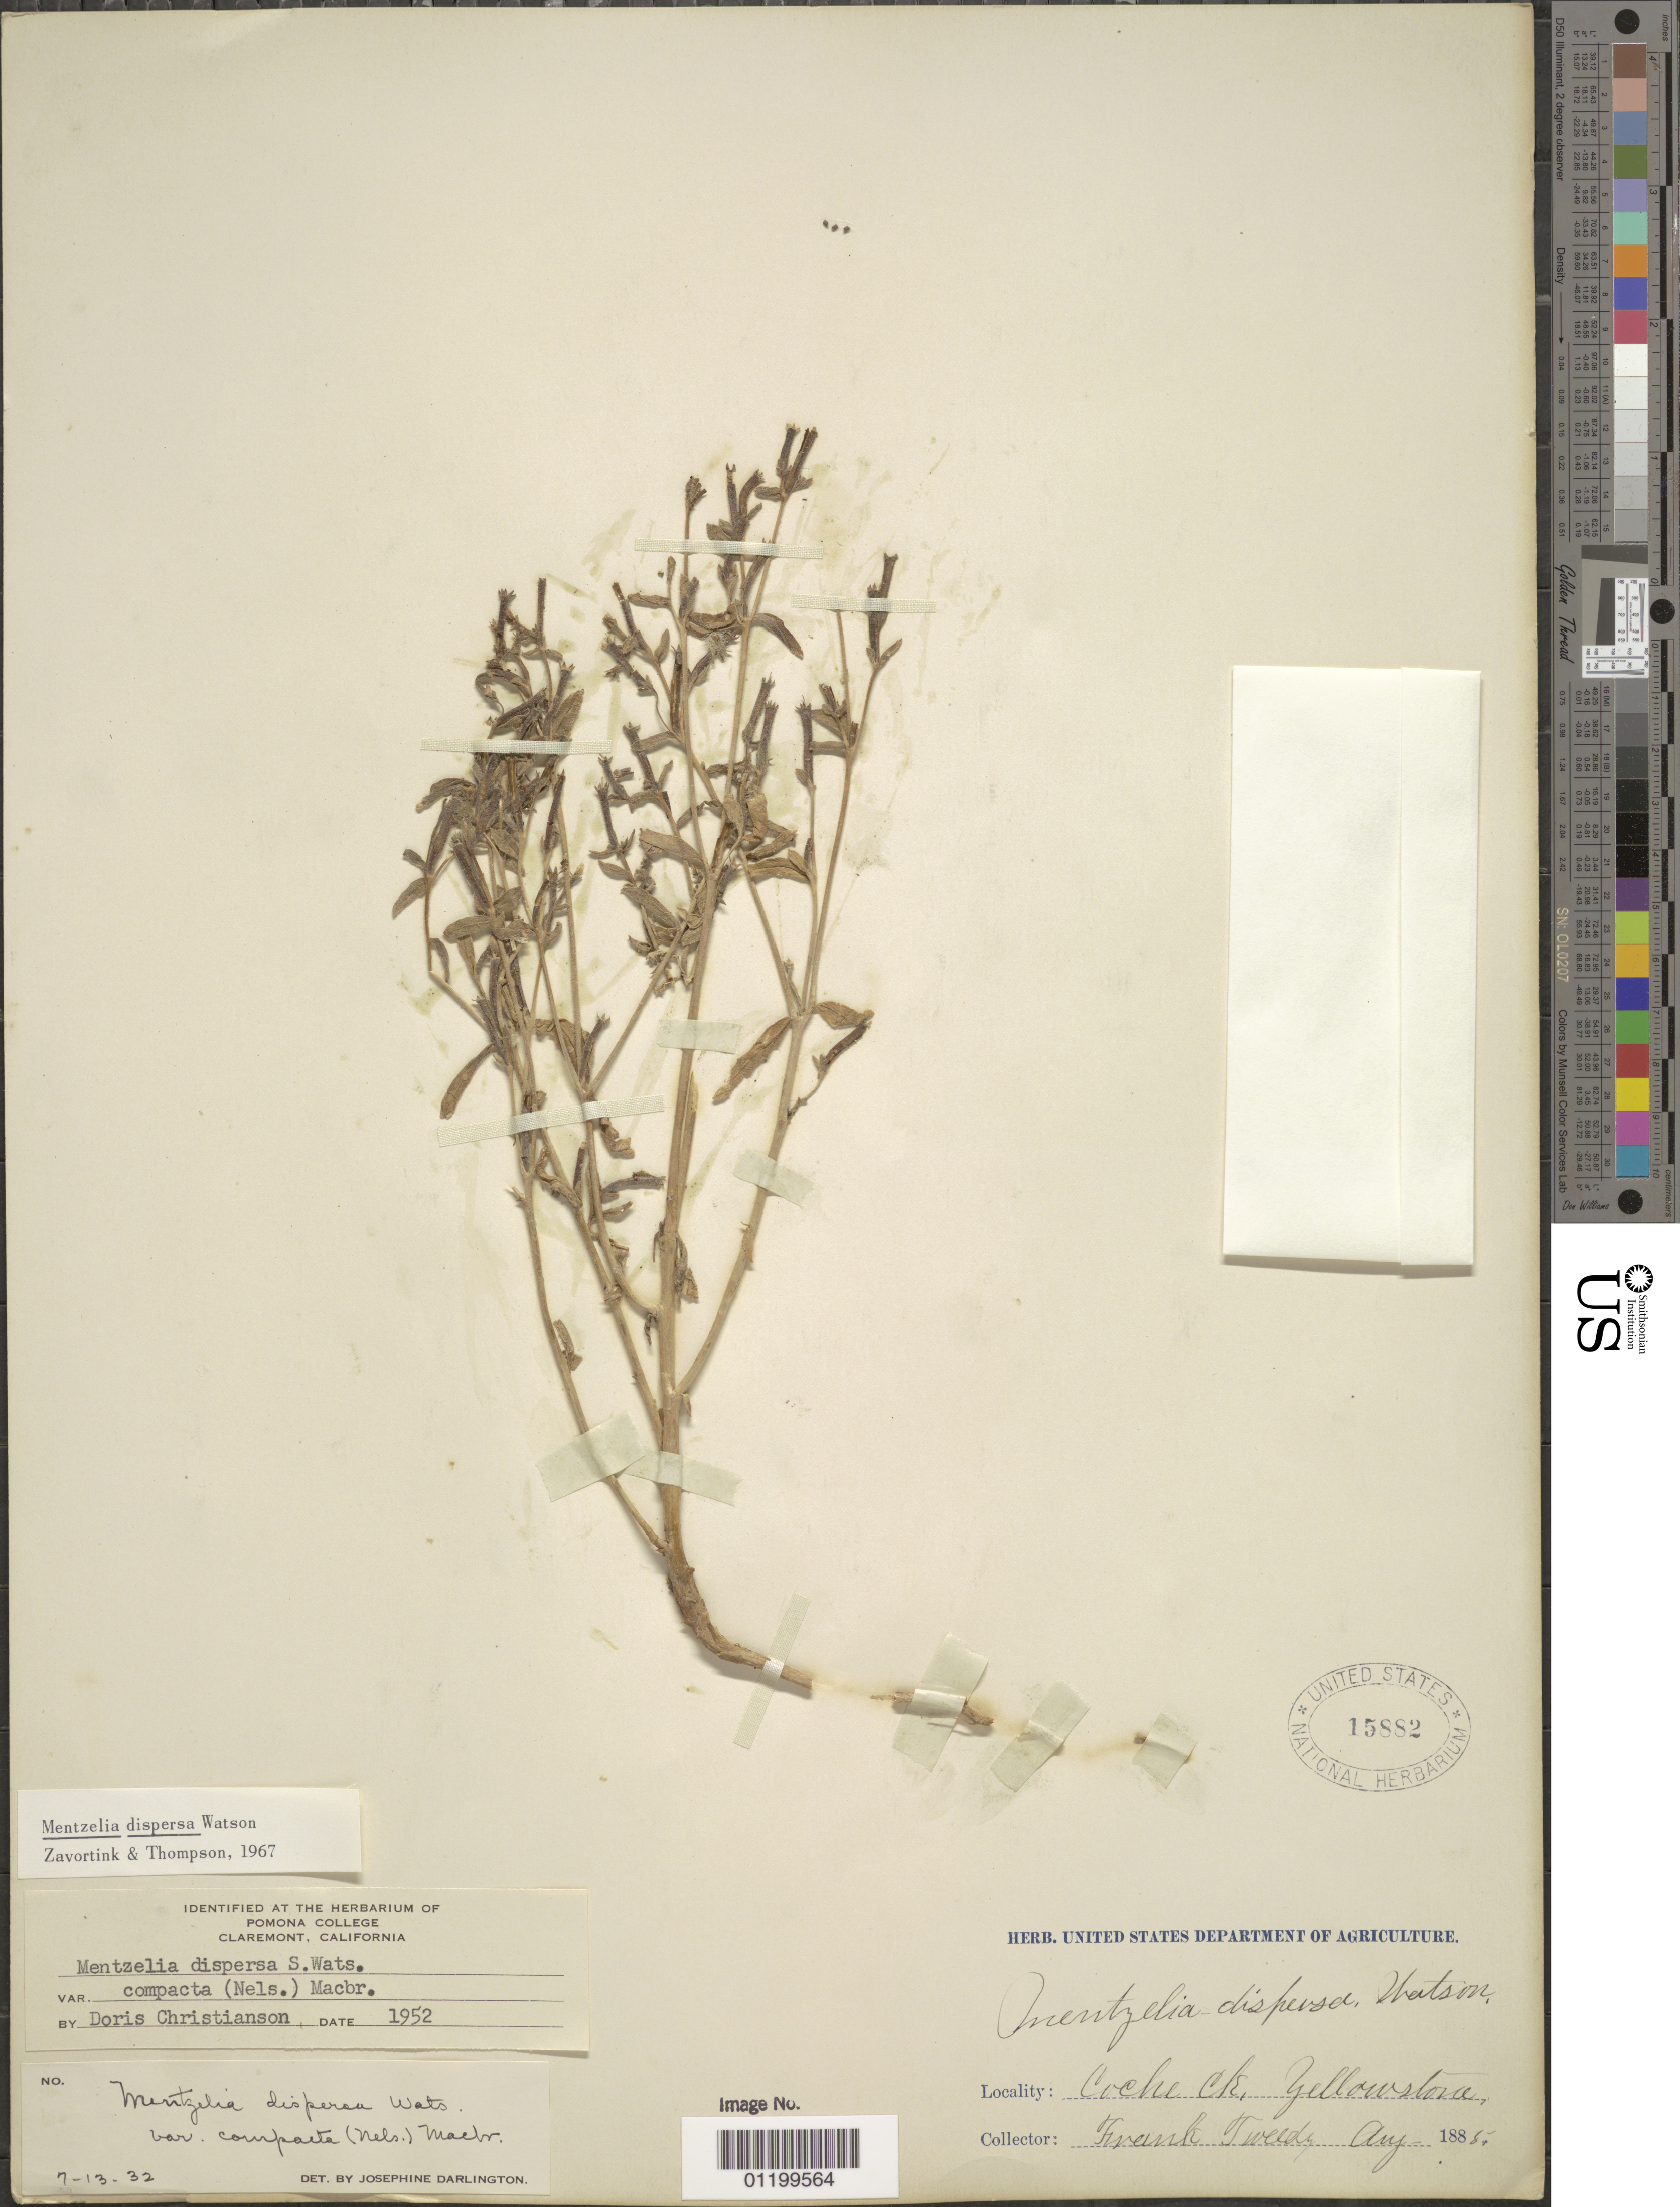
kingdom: Plantae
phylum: Tracheophyta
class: Magnoliopsida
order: Cornales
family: Loasaceae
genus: Mentzelia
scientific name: Mentzelia dispersa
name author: S. Watson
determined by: Zavortink, J. E.; Thompson, H. J.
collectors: F. Tweedy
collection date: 1885-08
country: United States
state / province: Wyoming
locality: Coche Creek, Yellowstone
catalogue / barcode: US 15882